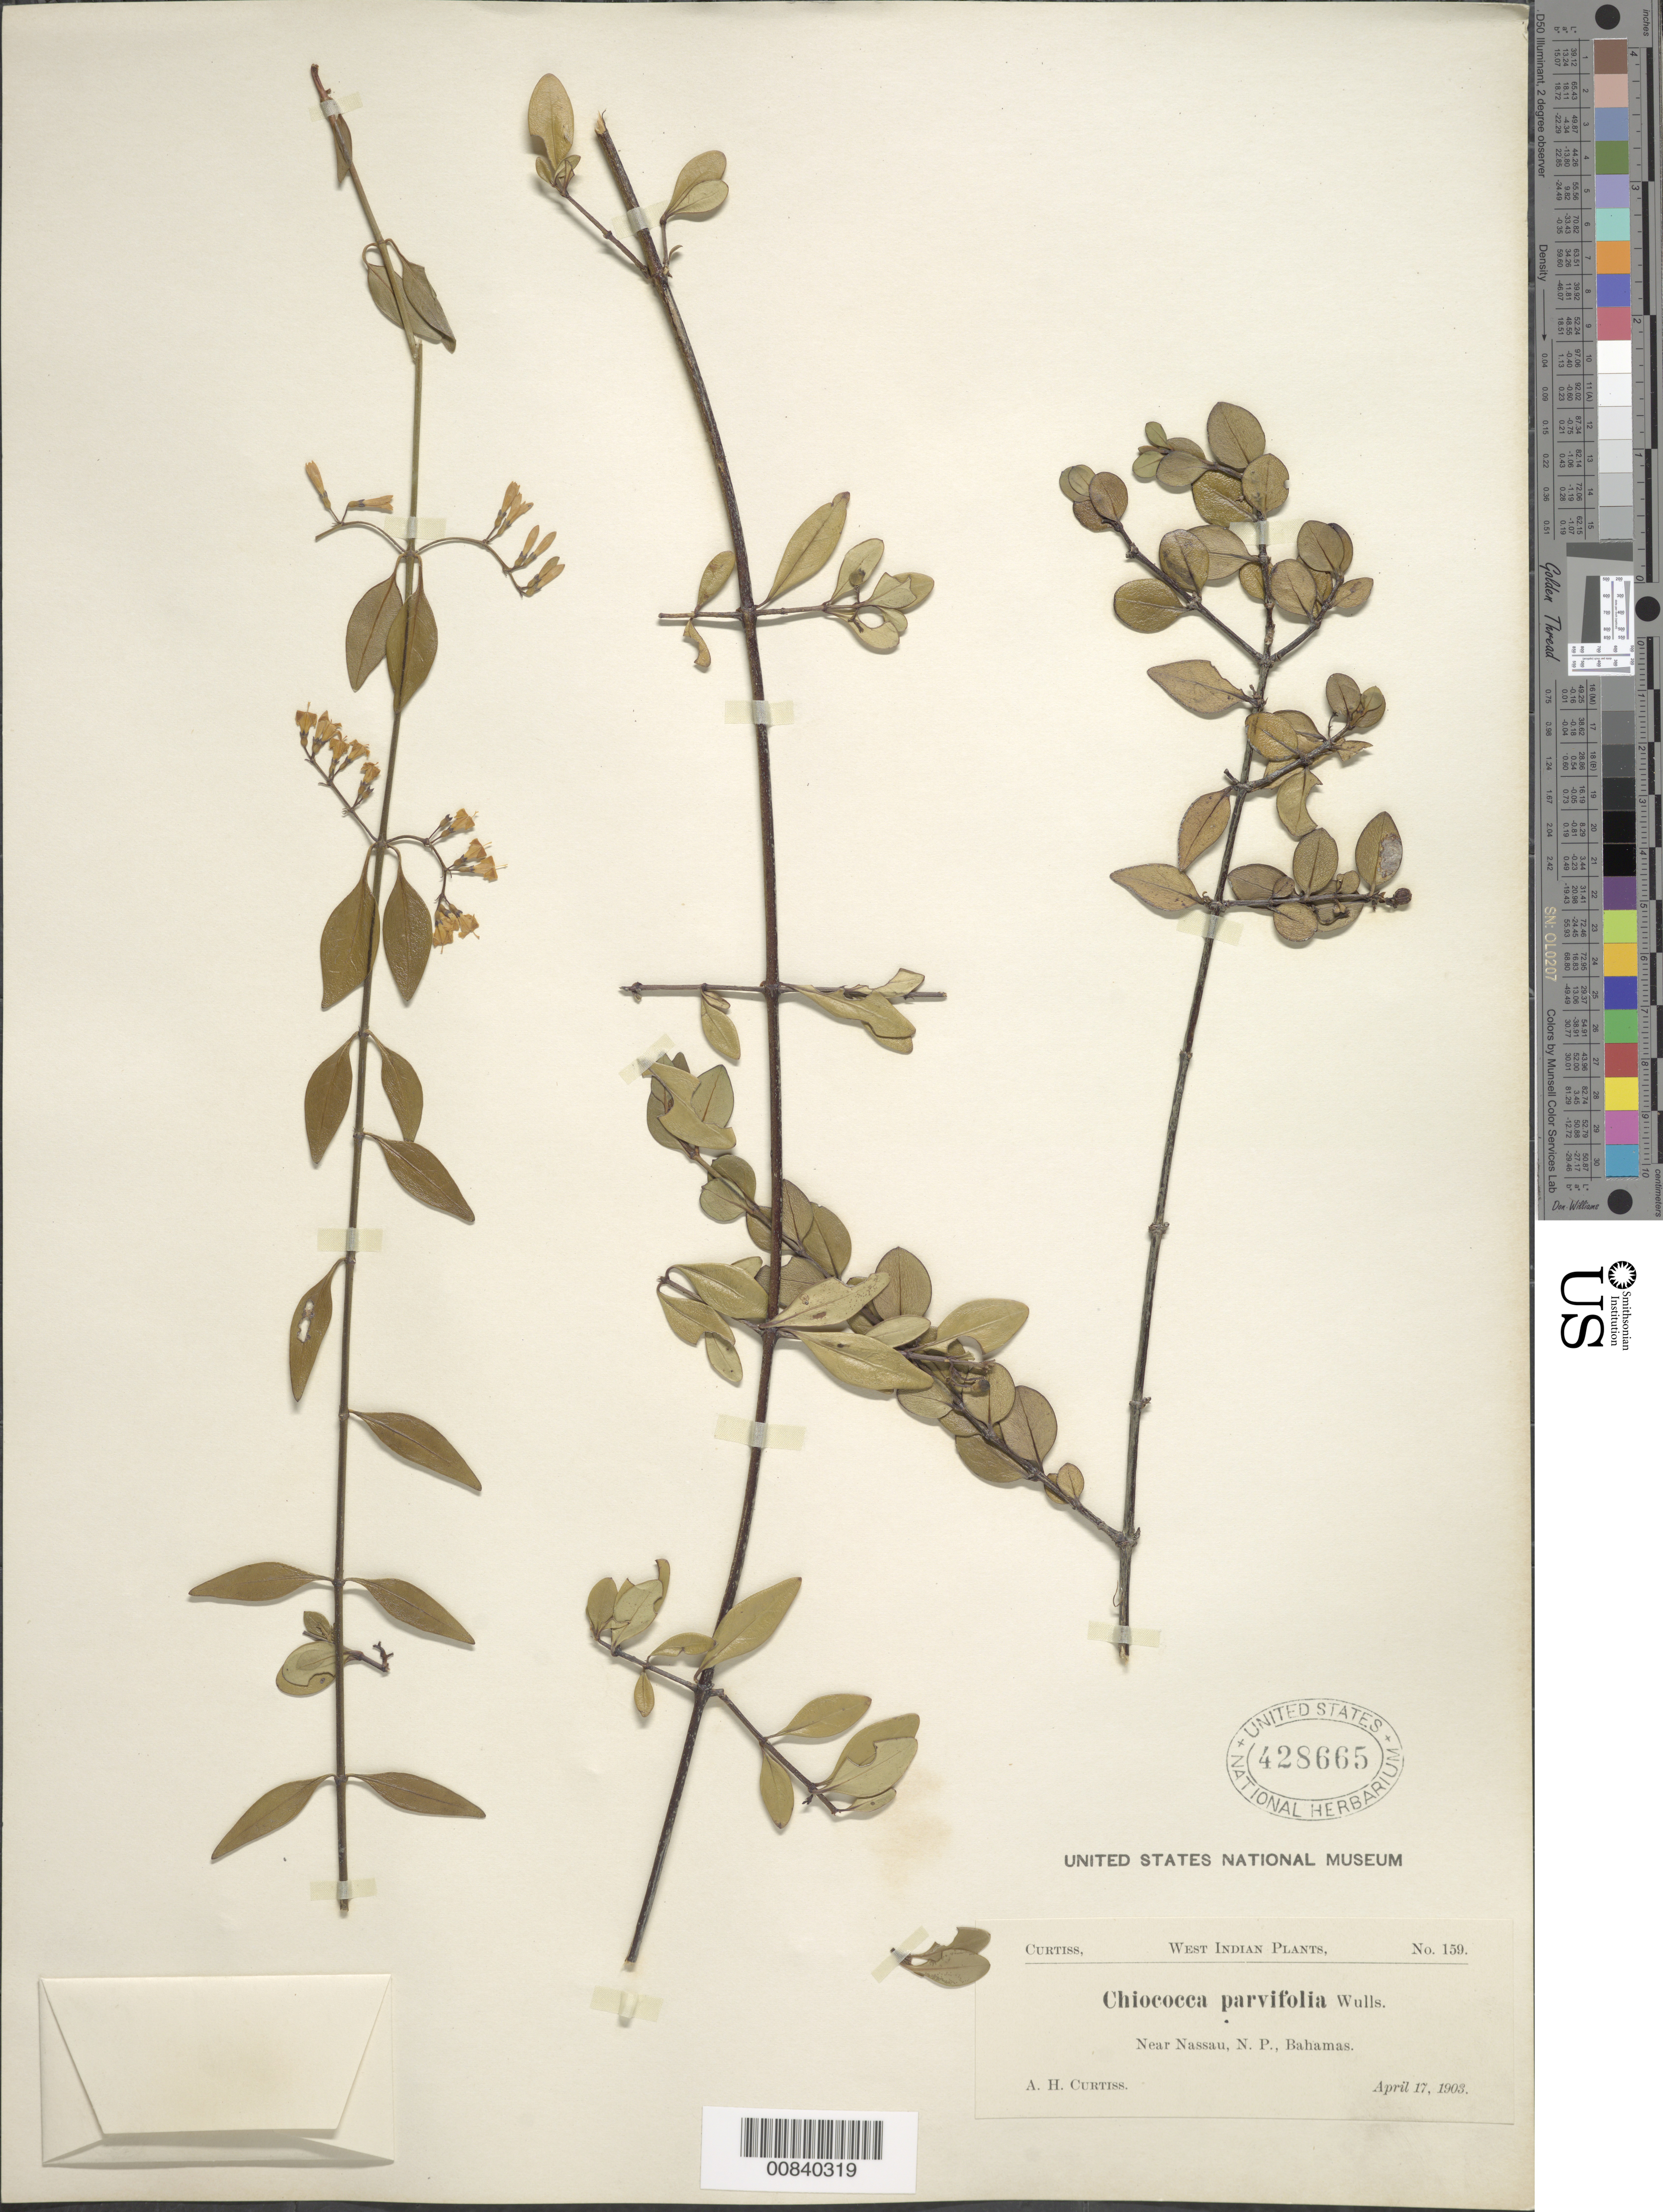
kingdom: Plantae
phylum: Tracheophyta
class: Magnoliopsida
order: Gentianales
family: Rubiaceae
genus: Chiococca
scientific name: Chiococca alba subsp. alba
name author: (L.) Hitchc.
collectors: A. H. Curtiss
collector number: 159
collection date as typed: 17 Apr 1903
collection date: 1903-04-17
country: Bahamas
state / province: New Providence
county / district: Nassau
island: New Providence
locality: Near Nassau, N. P.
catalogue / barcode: US 428665